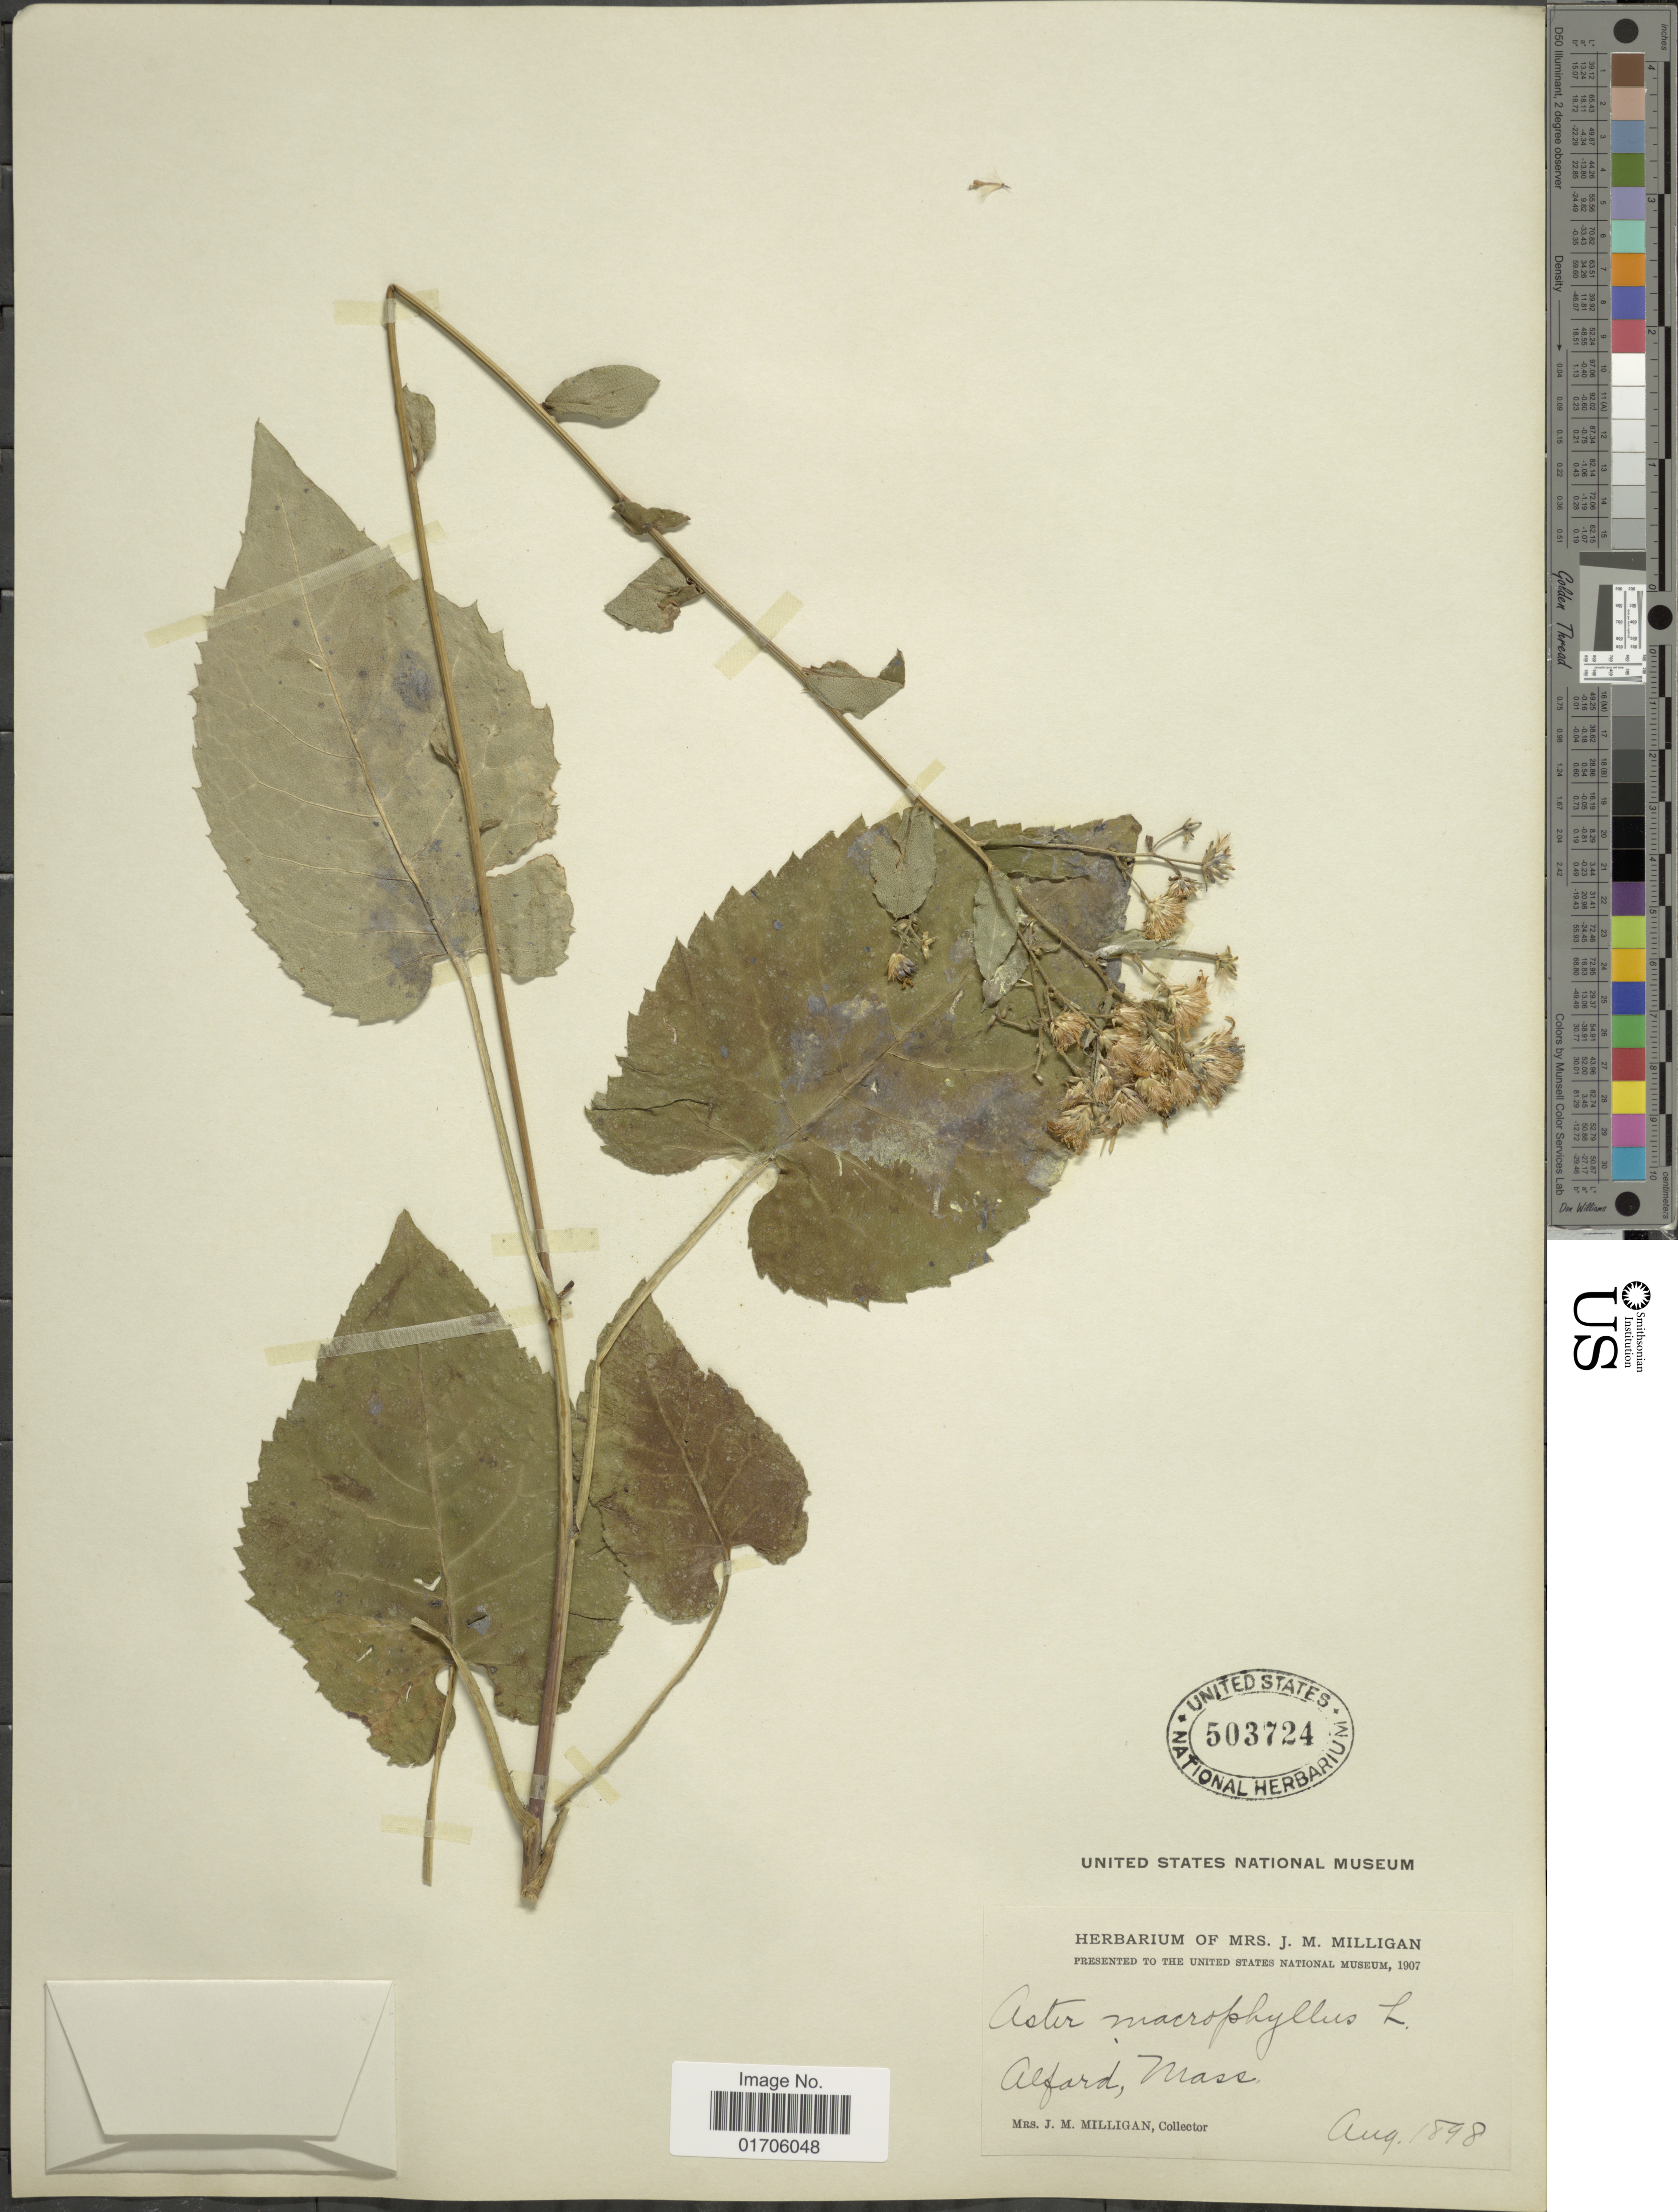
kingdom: Plantae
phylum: Tracheophyta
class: Magnoliopsida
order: Asterales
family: Asteraceae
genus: Aster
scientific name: Aster curvescens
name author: E.S. Burgess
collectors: J. M. Milligan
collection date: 1898-08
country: United States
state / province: Massachusetts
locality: Alford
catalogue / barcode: US 503724